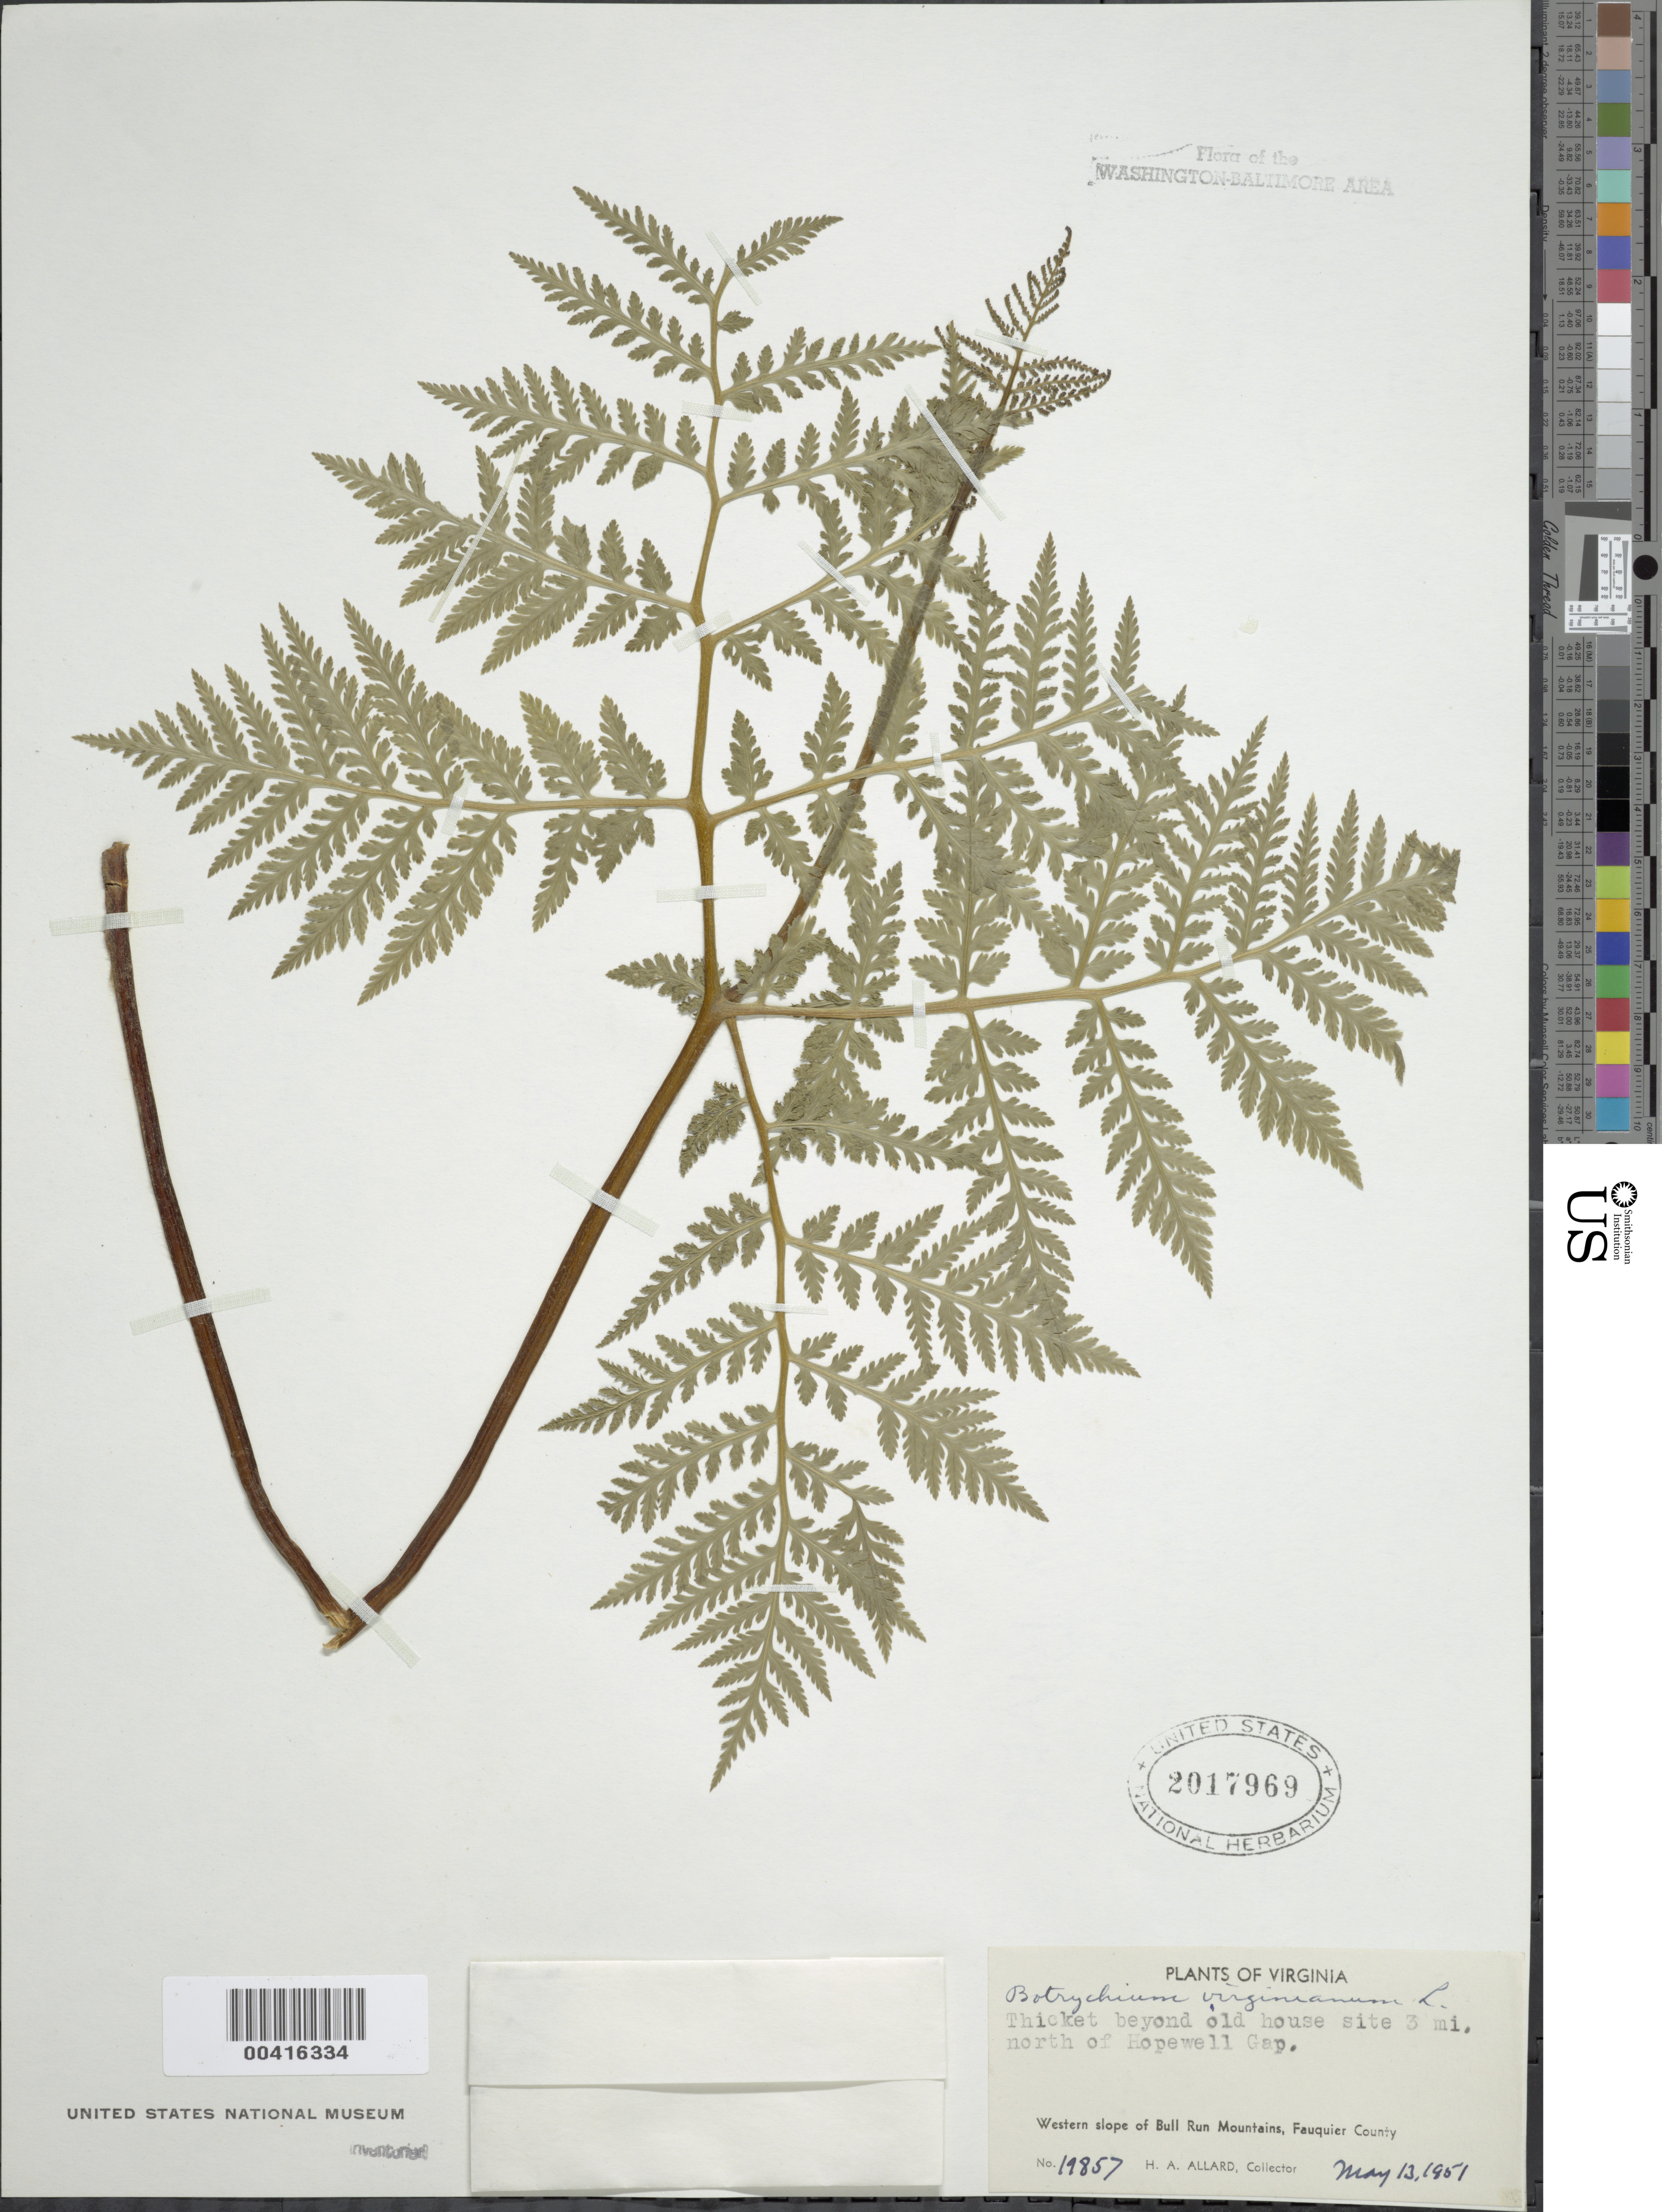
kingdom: Plantae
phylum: Tracheophyta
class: Polypodiopsida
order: Ophioglossales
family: Ophioglossaceae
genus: Botrychium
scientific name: Botrychium virginianum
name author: (L.) Sw.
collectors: H. A. Allard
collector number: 19857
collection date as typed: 13 May 1951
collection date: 1951-05-13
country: United States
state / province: Virginia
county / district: Fauquier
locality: North of Hopewell Gap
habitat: Thicket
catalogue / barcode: US 2017969